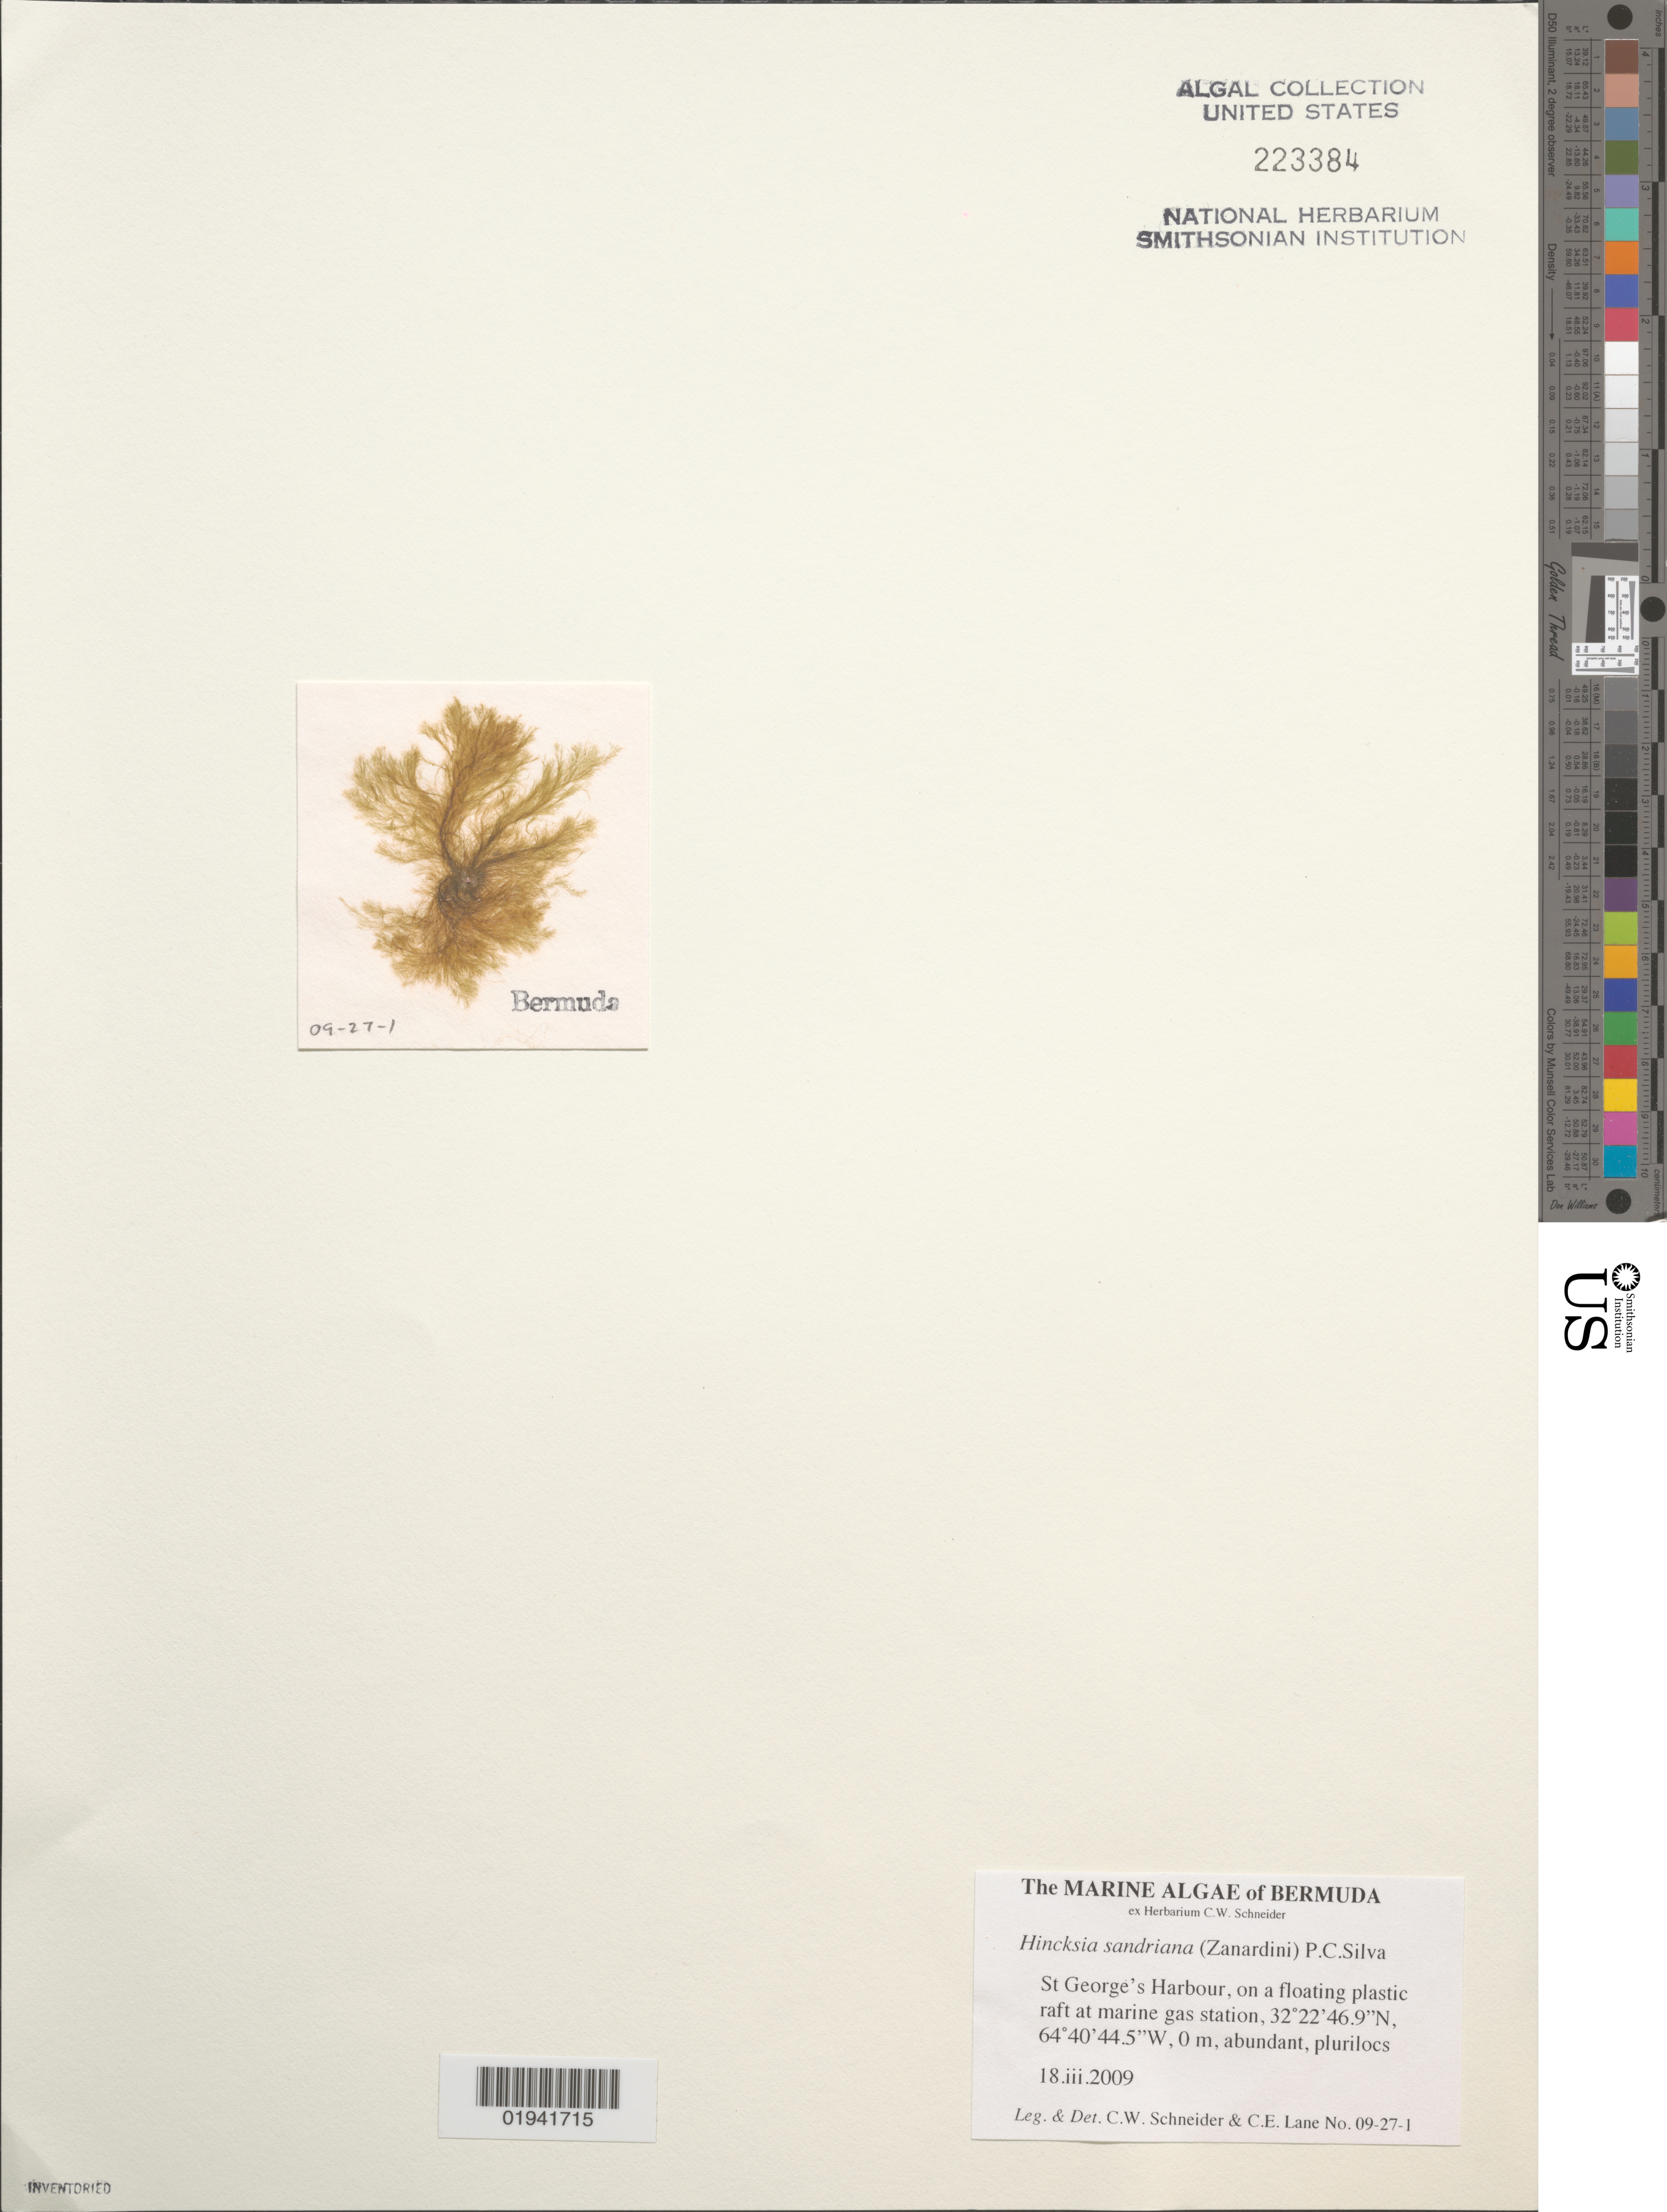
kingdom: Chromista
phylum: Ochrophyta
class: Phaeophyceae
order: Ectocarpales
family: Acinetosporaceae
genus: Hincksia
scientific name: Hincksia sandriana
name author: (Zanardini) P.C. Silva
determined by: Schneider, C. W.; Lane, C. E.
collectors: C. W. Schneider & C. E. Lane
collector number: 09-27-1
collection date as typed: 18 Mar 2009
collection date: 2009-03-18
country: Bermuda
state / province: Saint George's (parish)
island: St. George's Island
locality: St. George's Harbour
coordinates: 32 22'46.9"N, 64 40'44.5"W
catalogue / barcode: US 223384